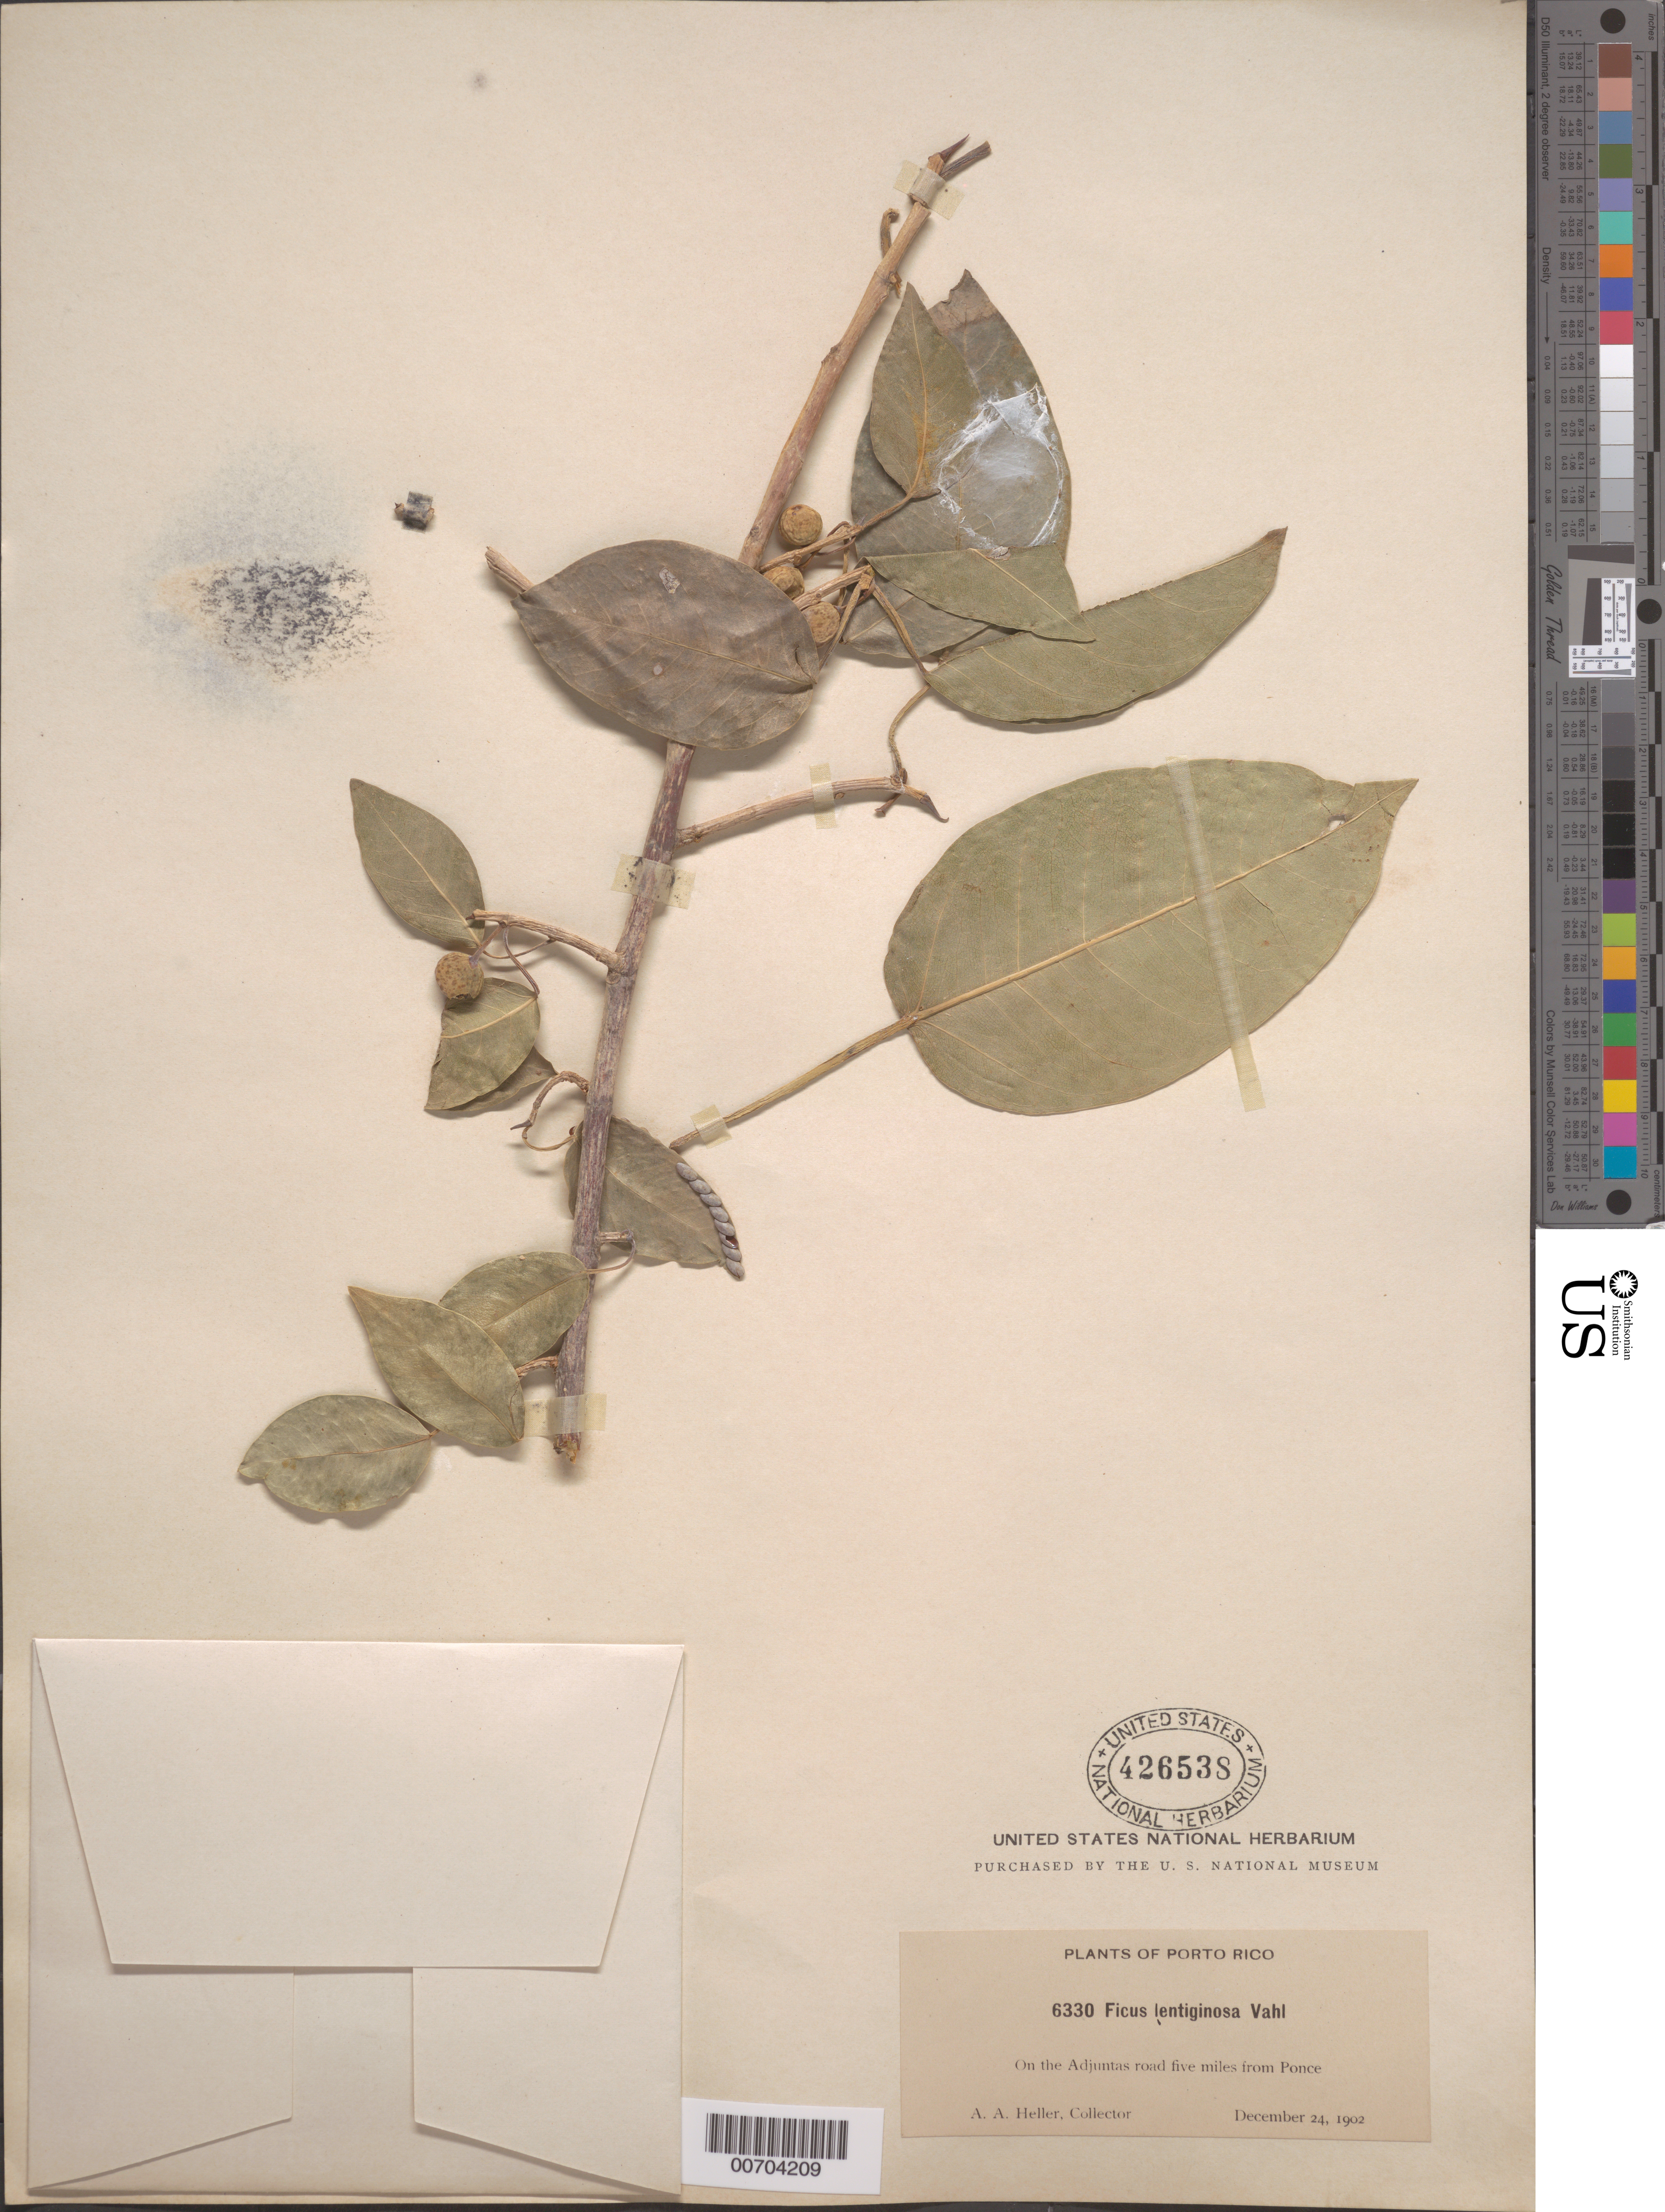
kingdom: Plantae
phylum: Tracheophyta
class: Magnoliopsida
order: Rosales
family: Moraceae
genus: Ficus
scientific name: Ficus lentiginosa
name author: Vahl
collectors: A. A. Heller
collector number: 6330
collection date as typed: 24 Dec 1902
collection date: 1902-12-24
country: Puerto Rico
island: Greater Antilles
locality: Adjuntas Rd. 5 mi from Ponce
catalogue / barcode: US 426538